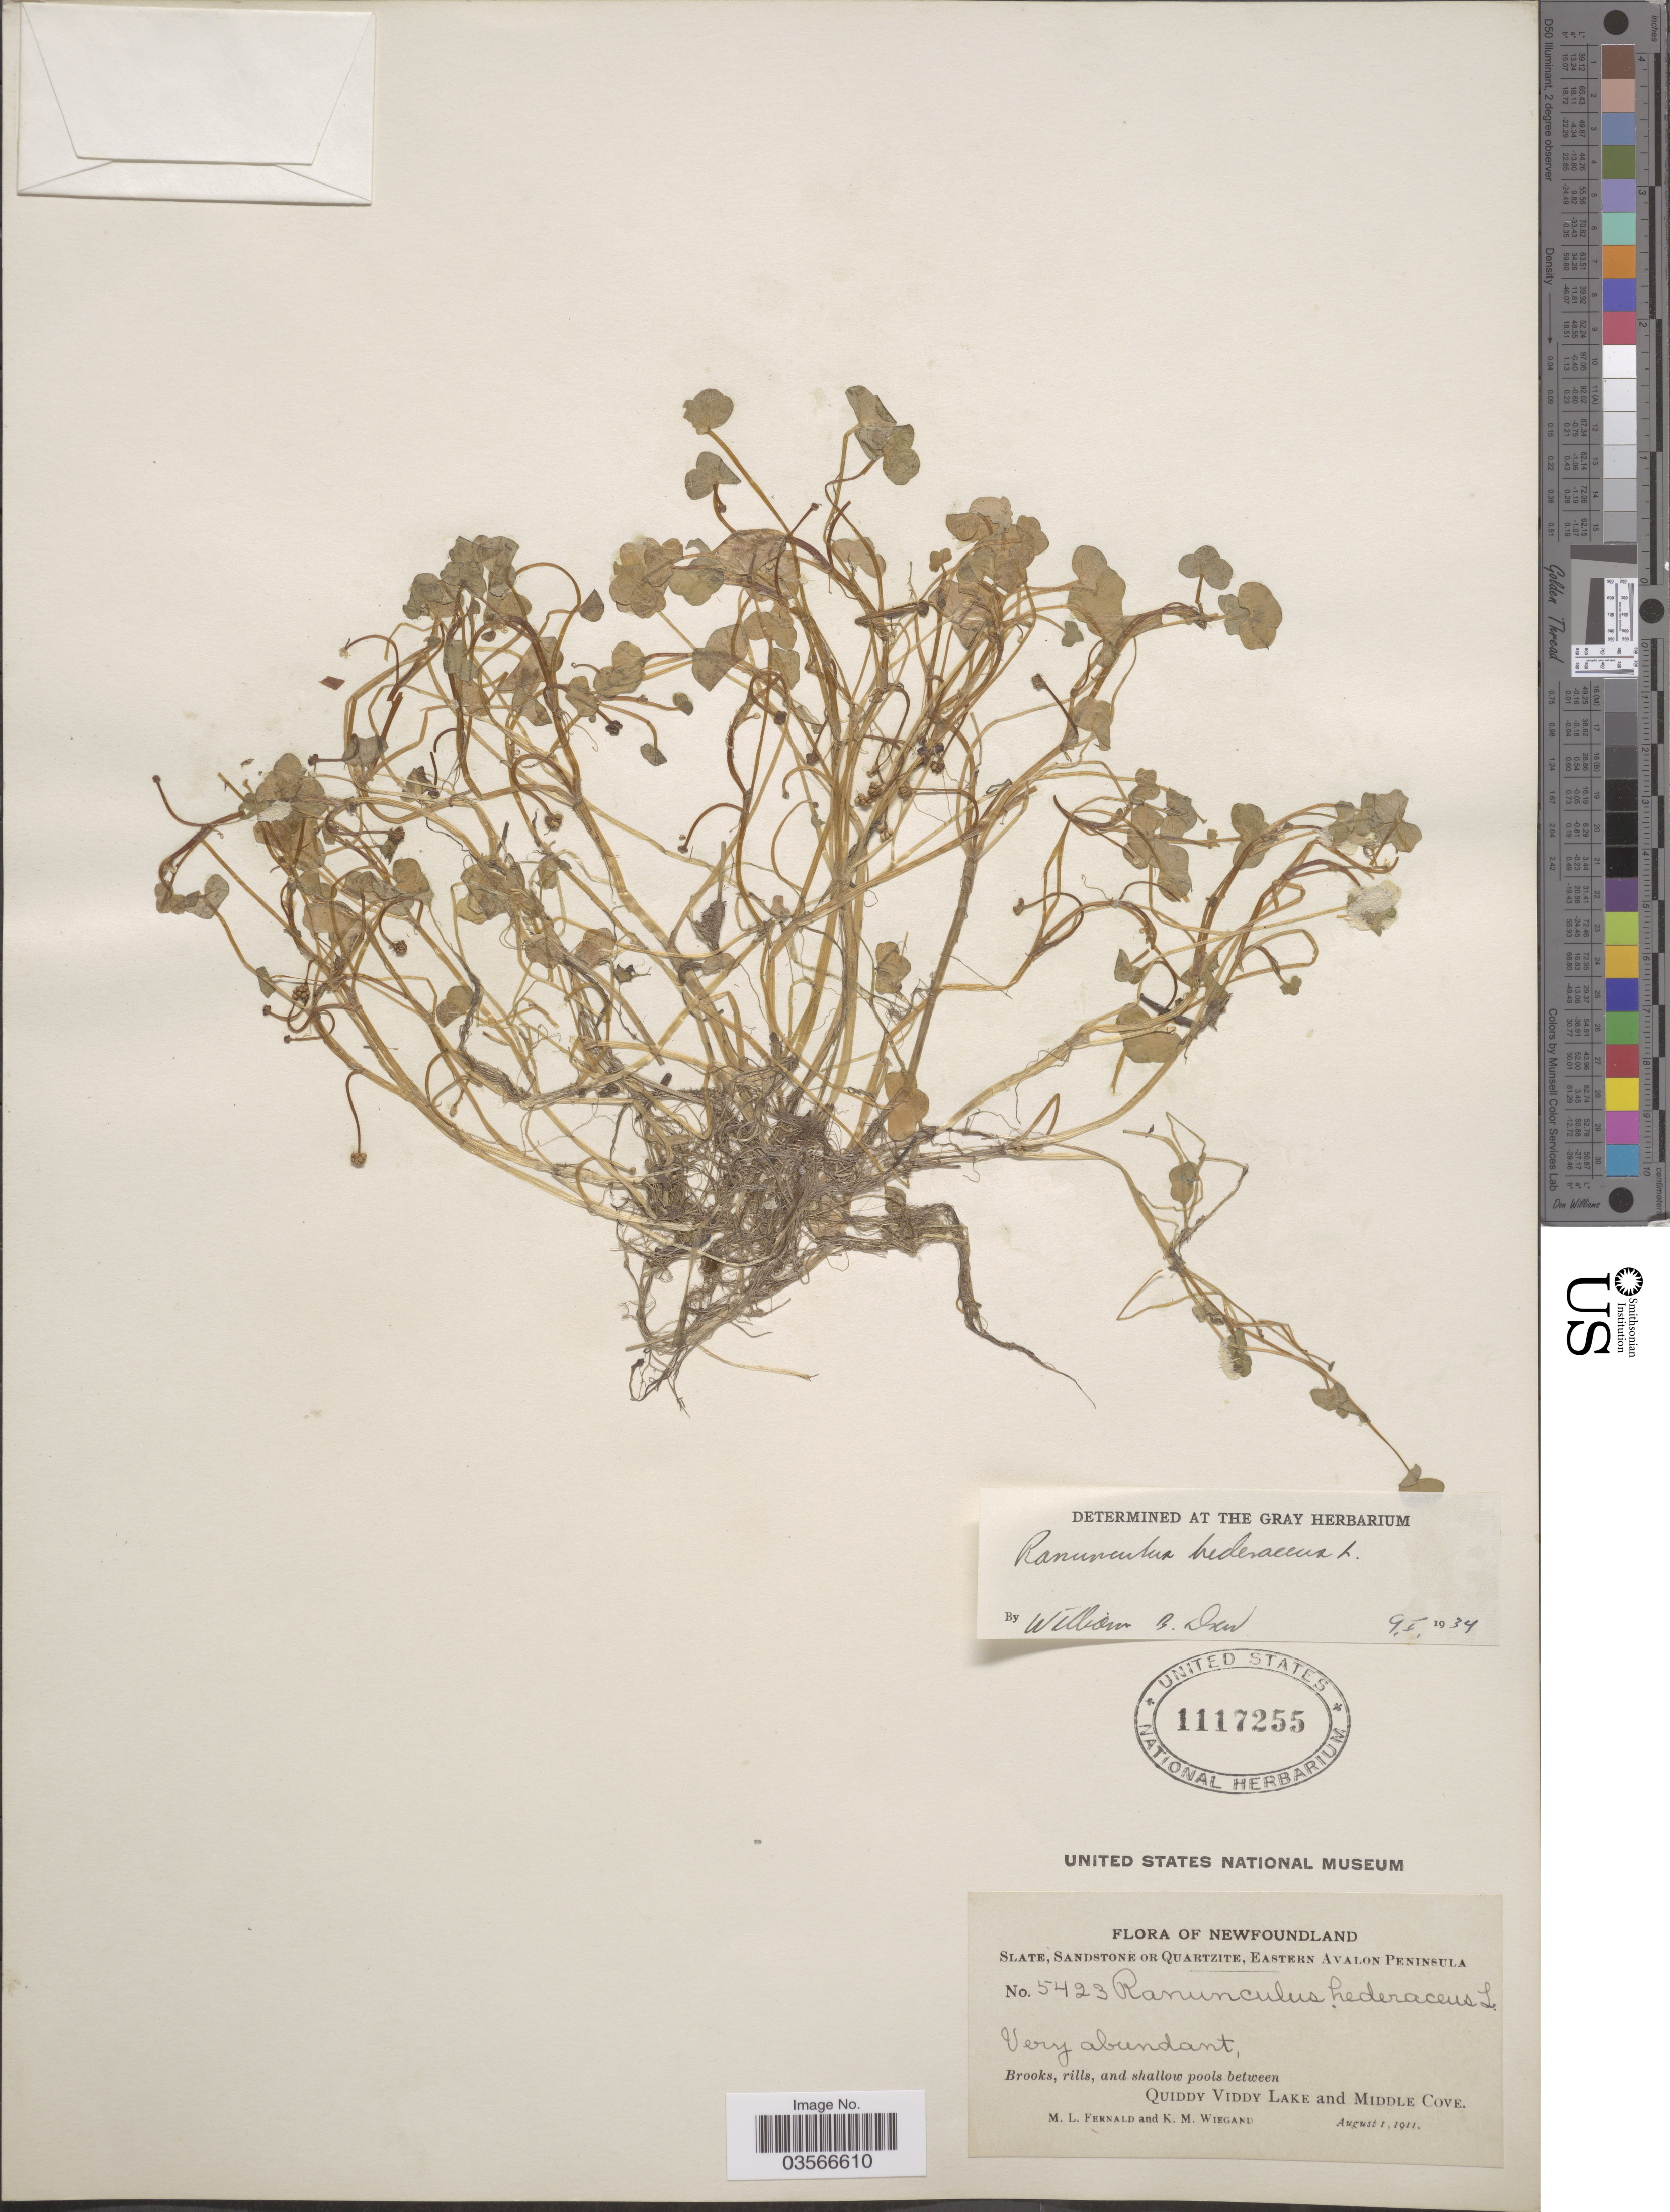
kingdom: Plantae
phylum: Tracheophyta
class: Magnoliopsida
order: Ranunculales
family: Ranunculaceae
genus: Ranunculus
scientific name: Ranunculus hederaceus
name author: L.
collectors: M. L. Fernald & K. M. Wiegand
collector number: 5423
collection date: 1911-08-01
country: Canada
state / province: Newfoundland and Labrador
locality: Eastern Avalon Peninsula. Quiddy Viddy Lake and Middle Cove.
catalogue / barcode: US 1117255